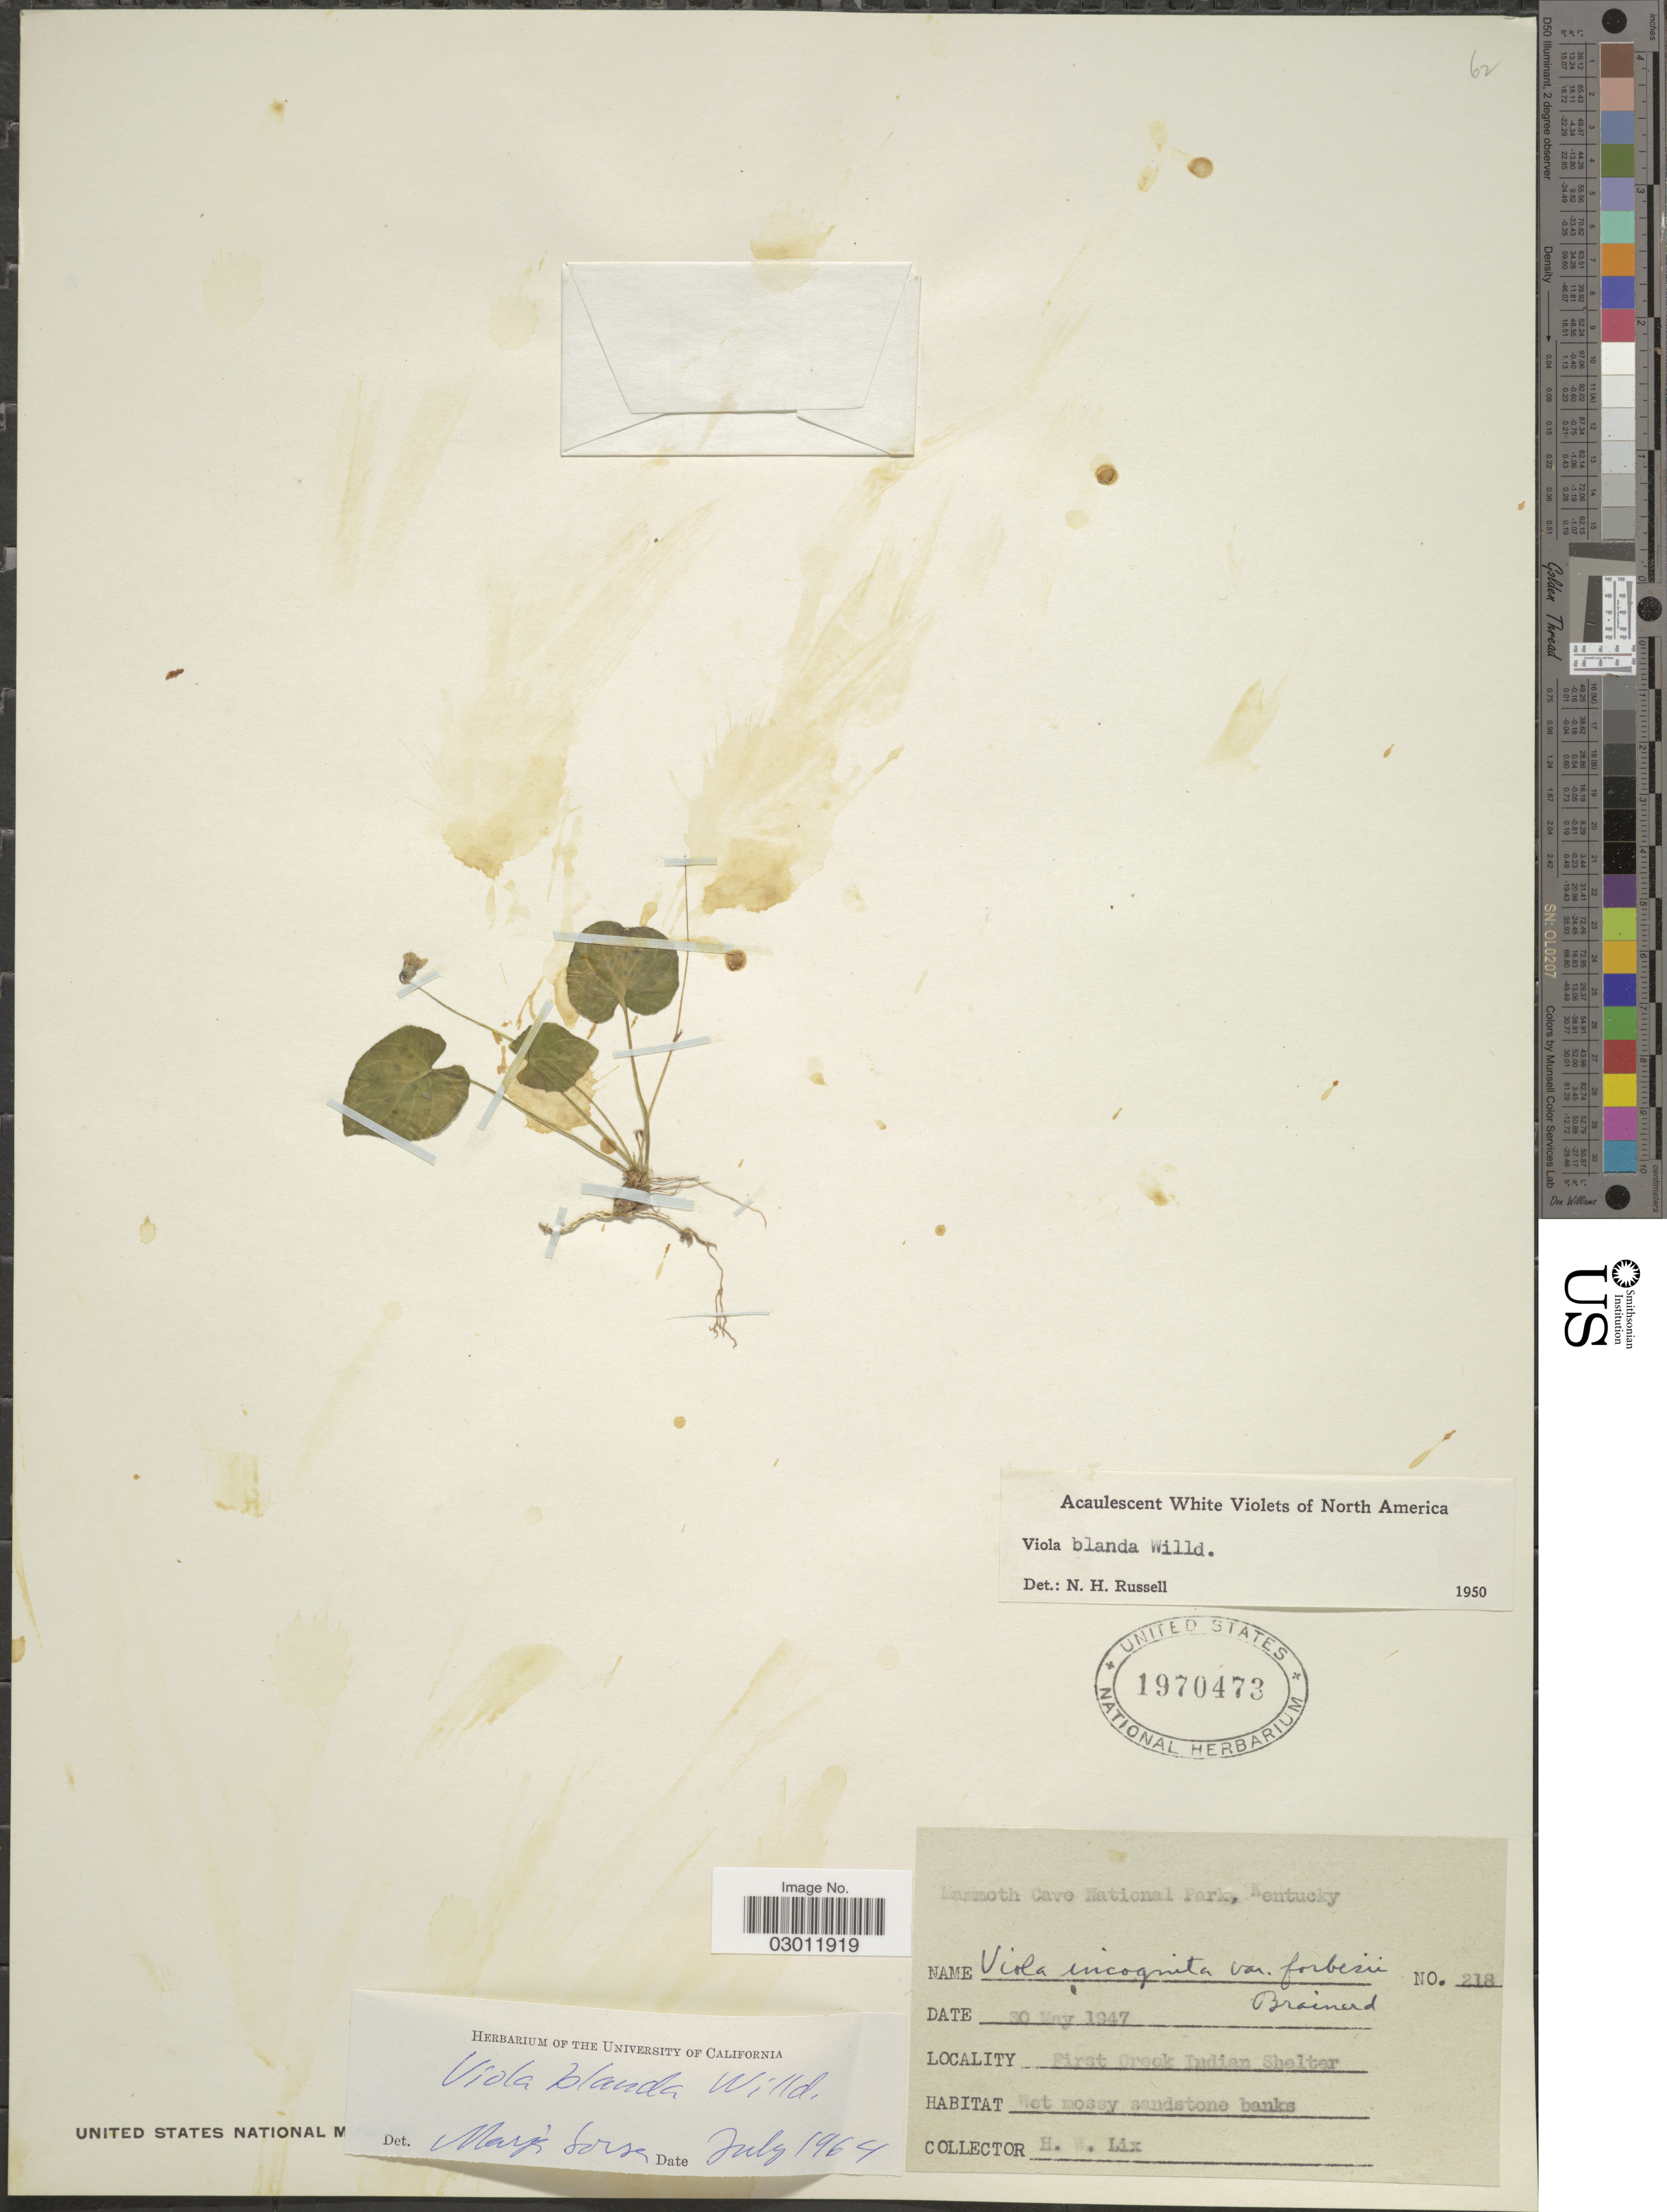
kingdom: Plantae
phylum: Tracheophyta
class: Magnoliopsida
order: Malpighiales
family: Violaceae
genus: Viola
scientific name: Viola blanda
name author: Willd.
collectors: H. W. Lix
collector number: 218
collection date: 1947-05-30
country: United States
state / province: Kentucky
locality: Mammoth Cave National Park. First Creek Indian Shelter.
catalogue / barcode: US 1970473